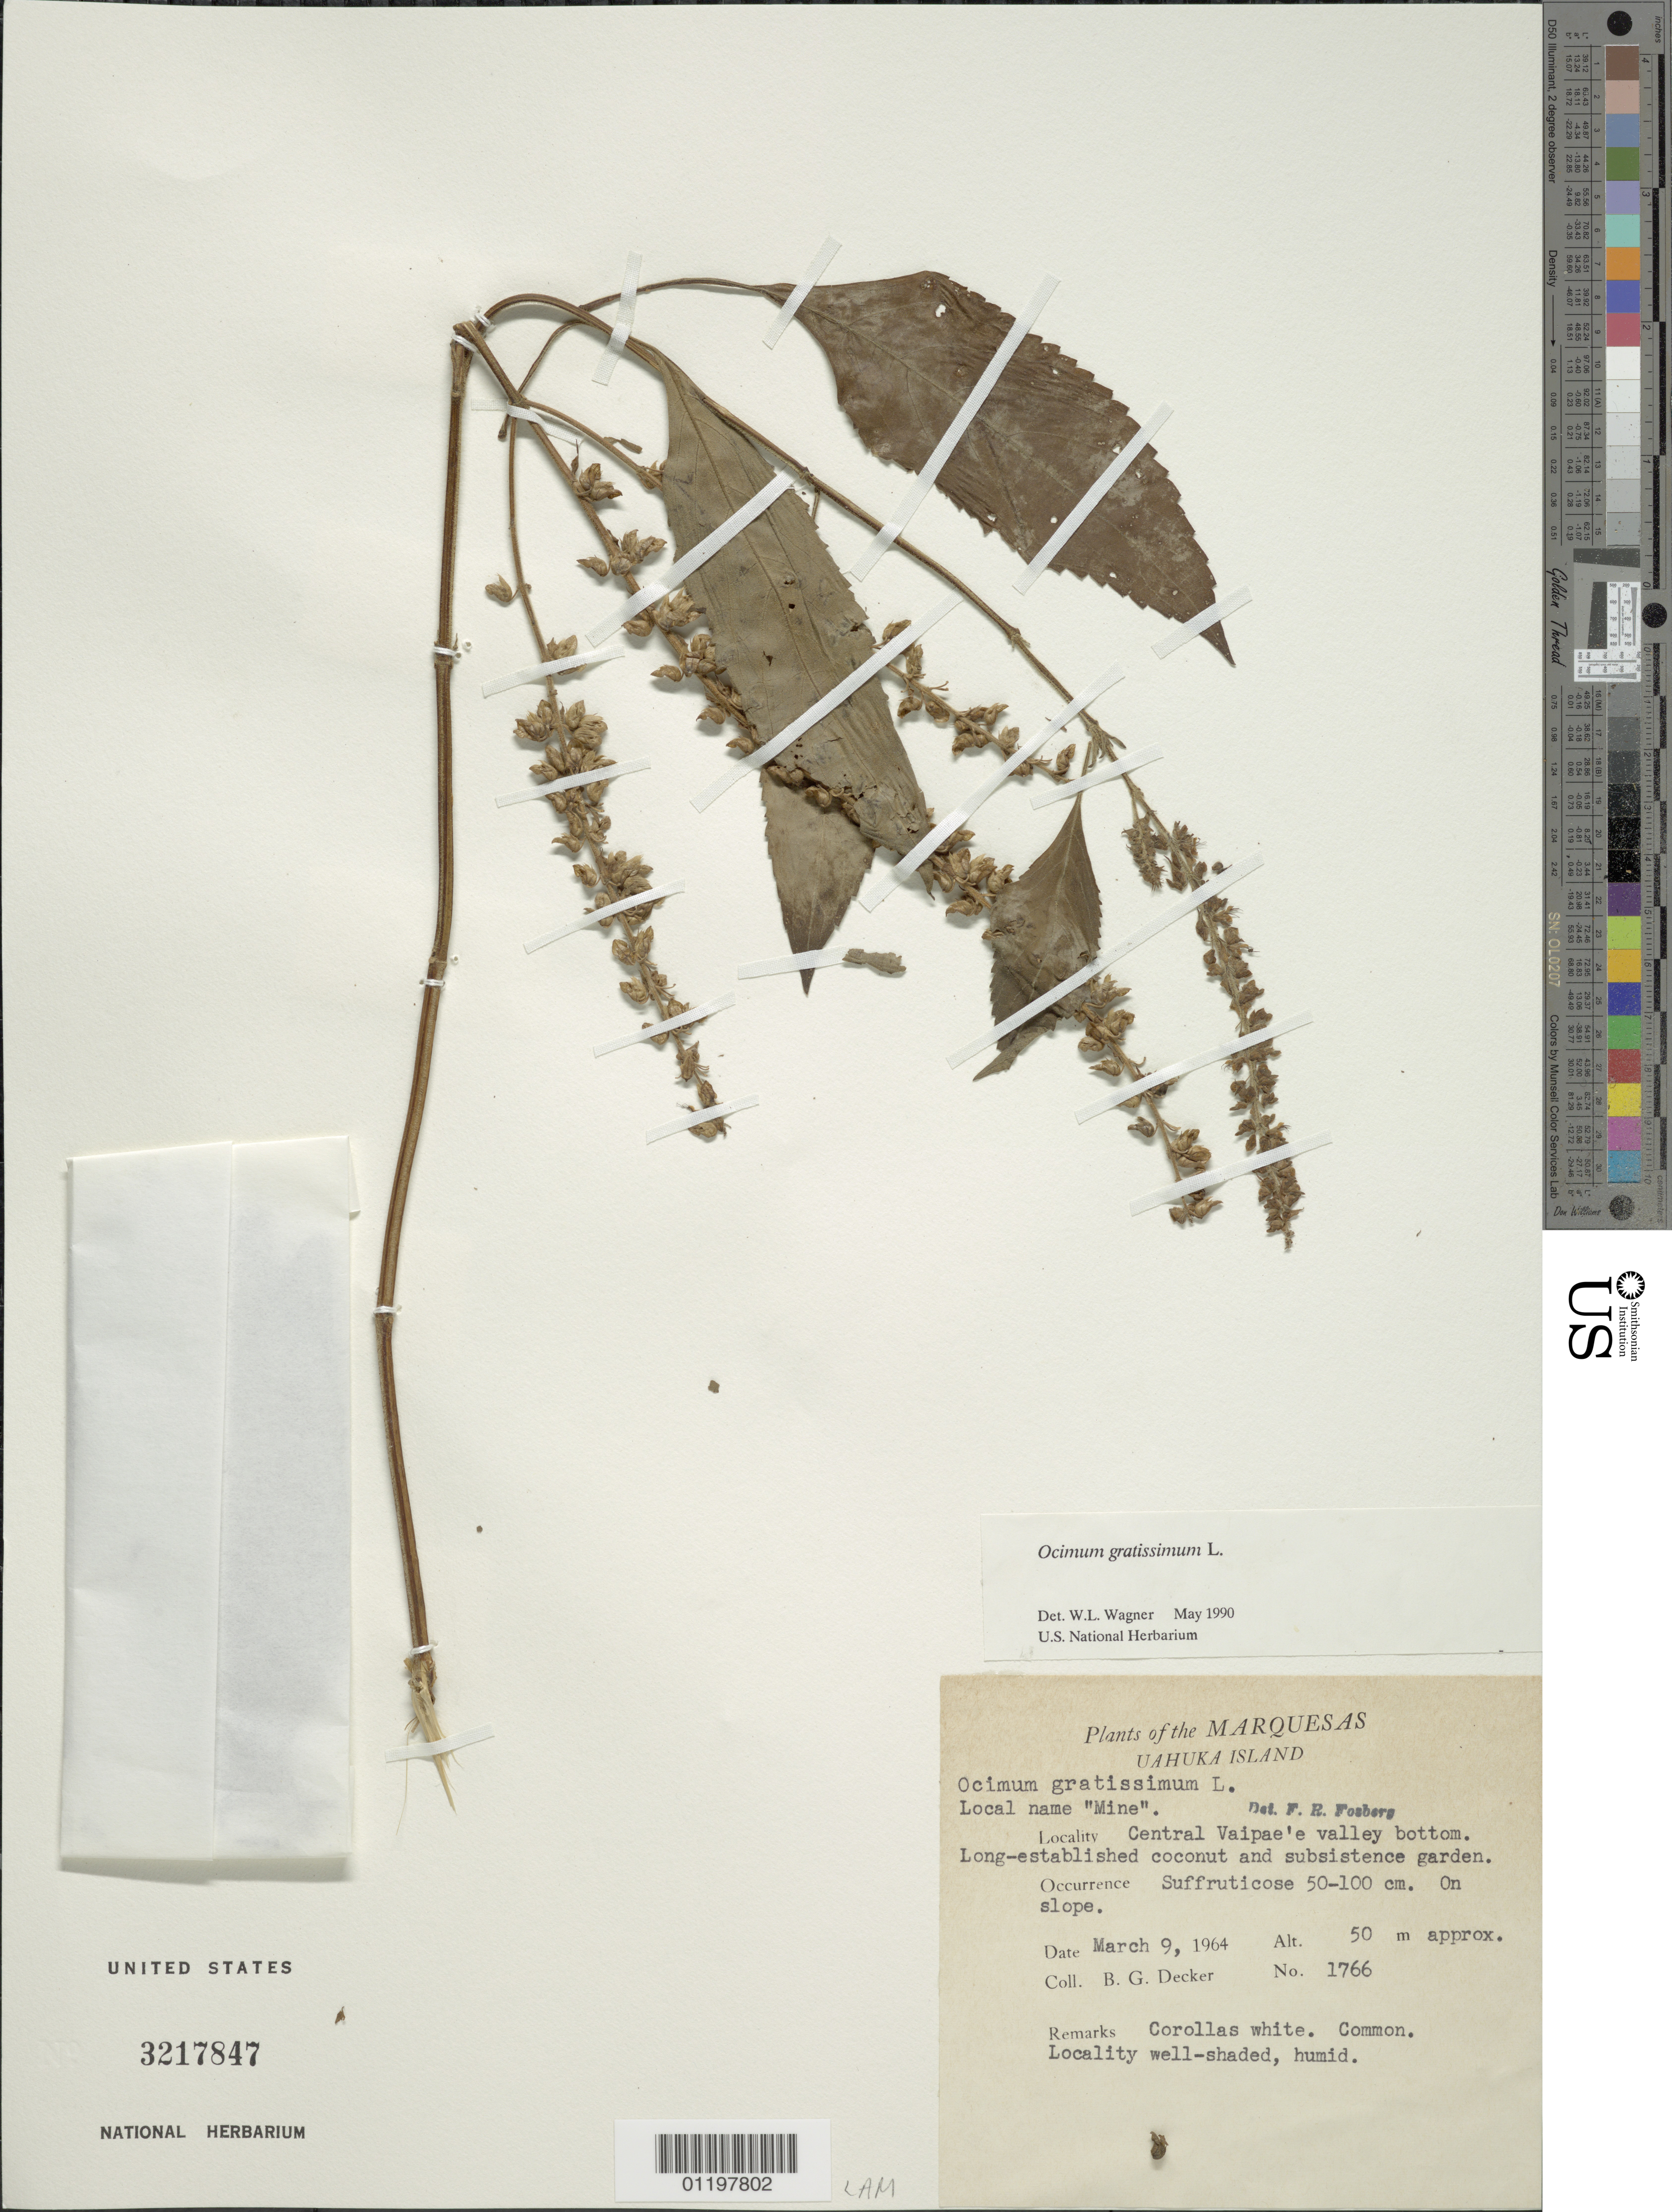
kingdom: Plantae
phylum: Tracheophyta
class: Magnoliopsida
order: Lamiales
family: Lamiaceae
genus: Ocimum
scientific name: Ocimum gratissimum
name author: L.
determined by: Wagner, W. L., (BOT), Smithsonian Institution - National Museum of Natural History (UNITED STATES)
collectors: B. G. Decker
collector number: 1766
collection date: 1964-03-09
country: French Polynesia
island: Ua Huka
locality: central Vaipae'e Valley bottom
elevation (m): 100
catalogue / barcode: US 3217847